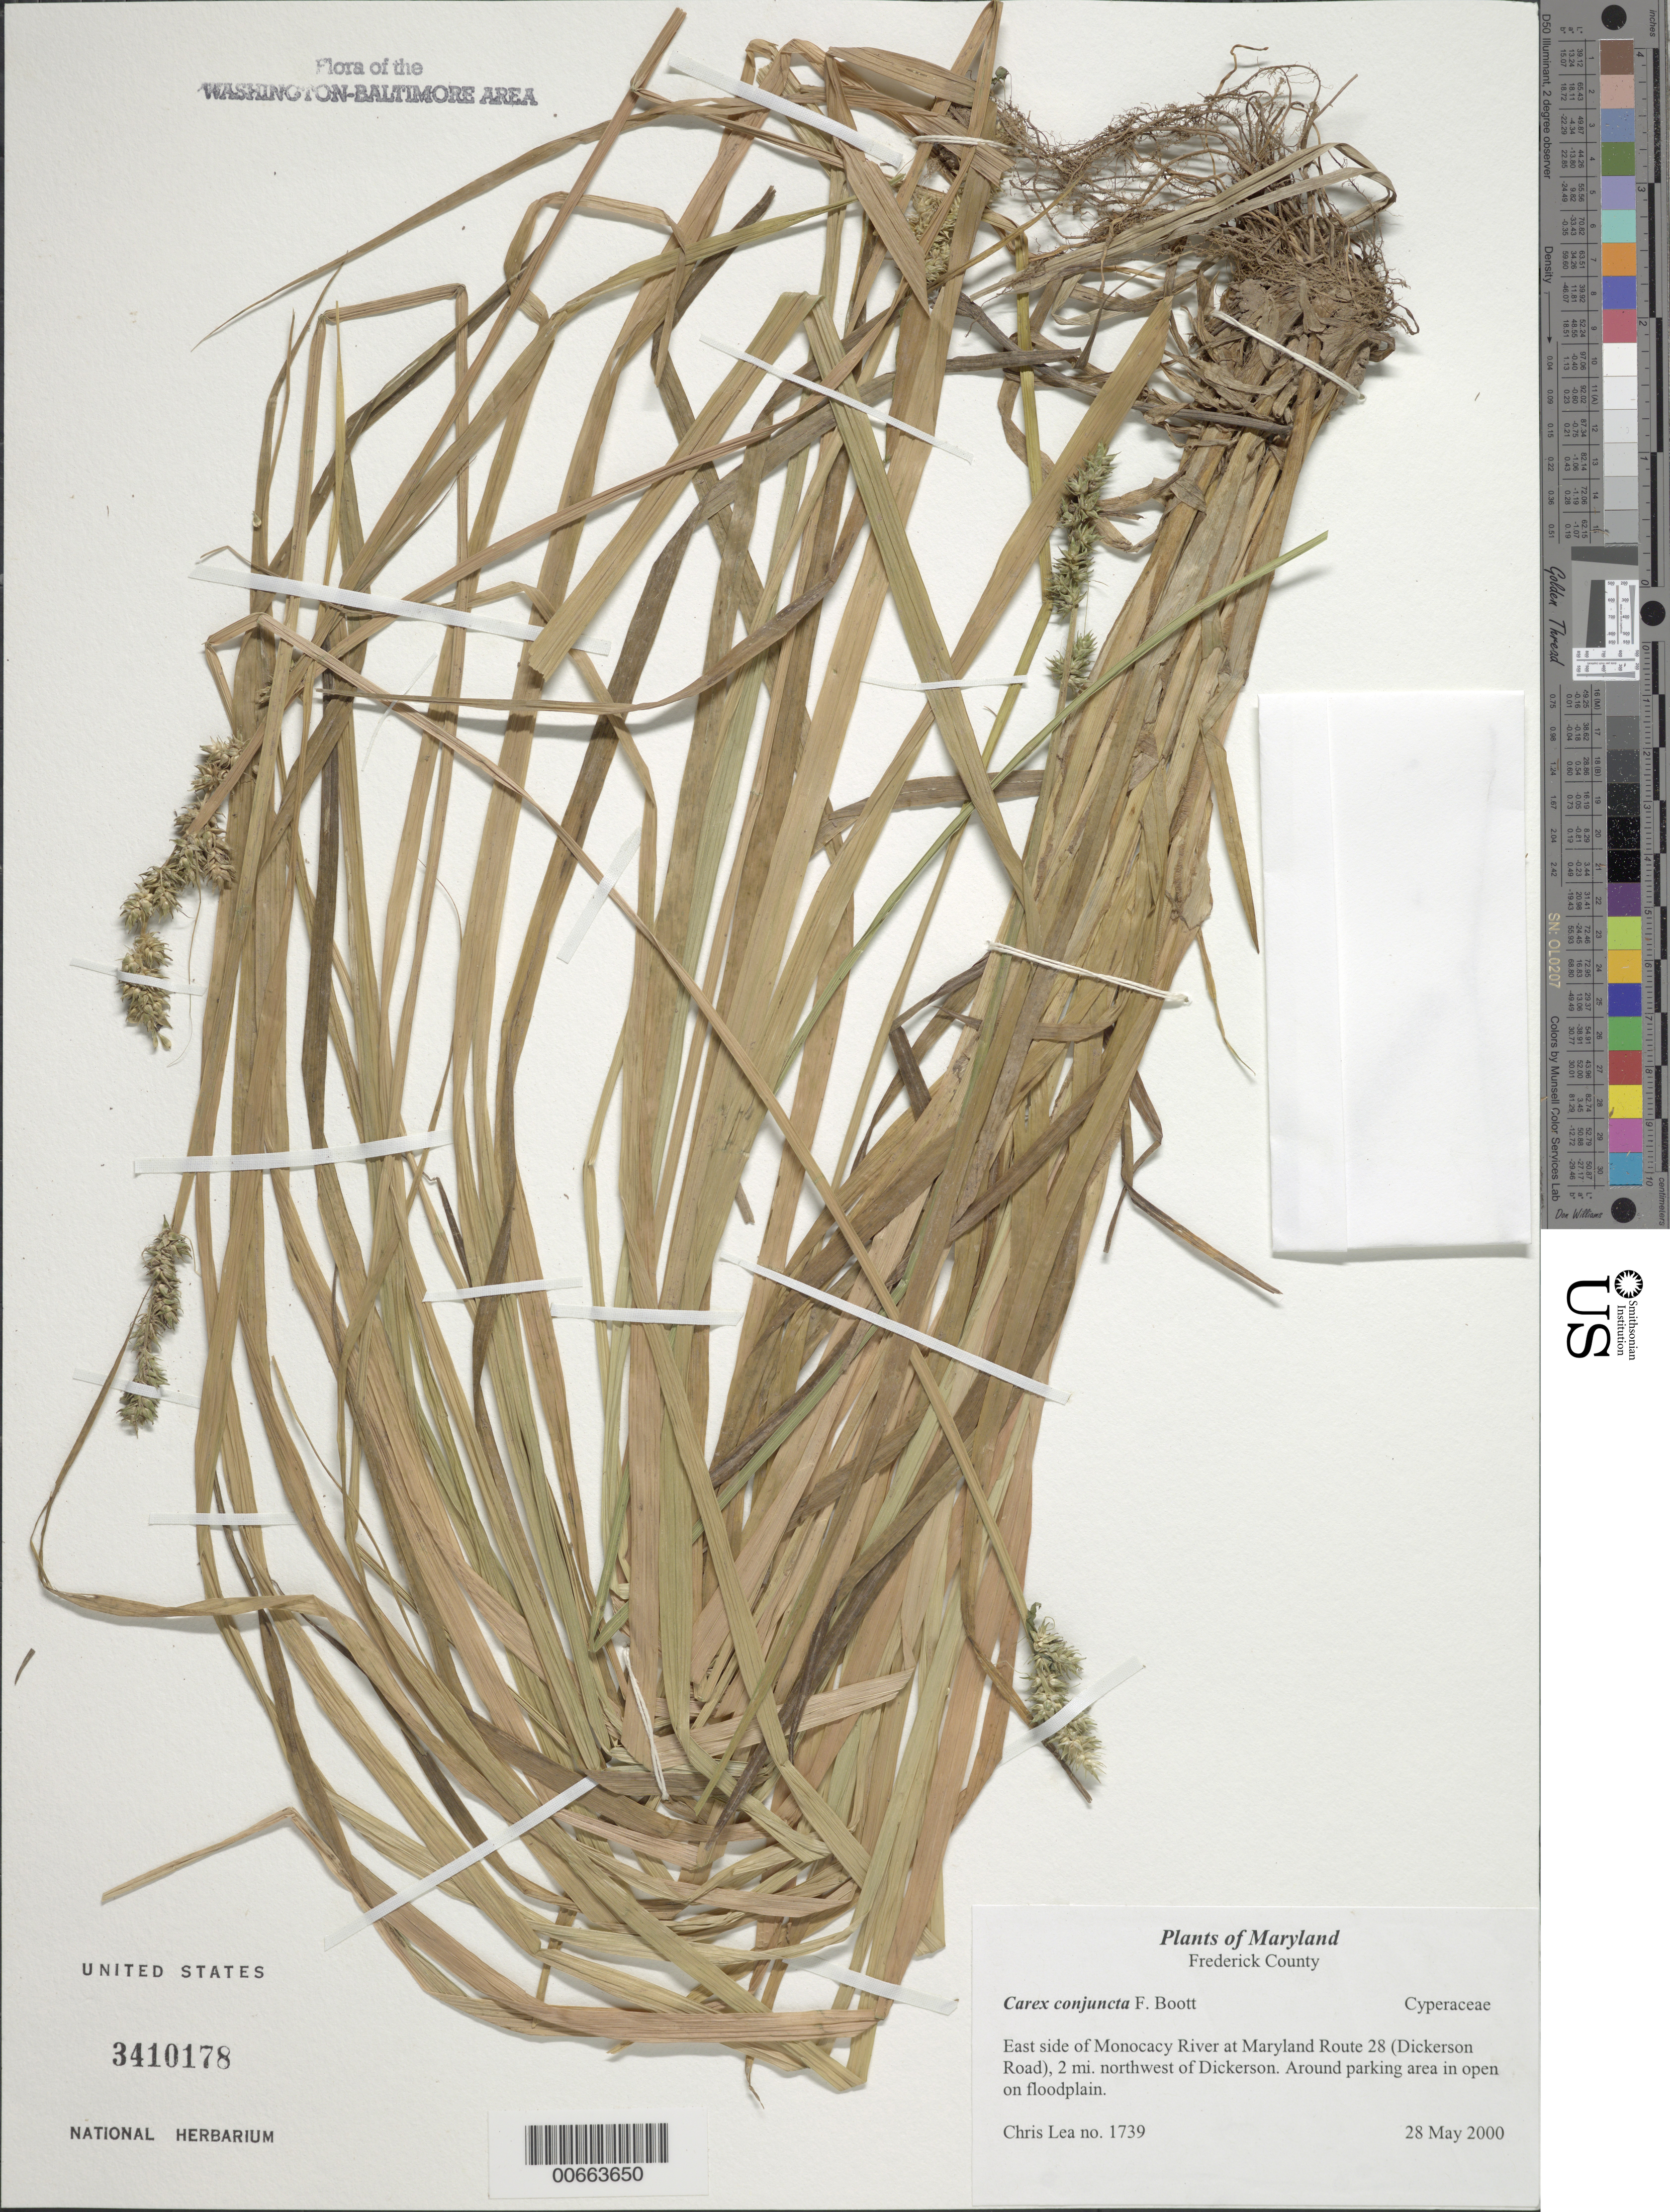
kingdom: Plantae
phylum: Tracheophyta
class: Liliopsida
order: Poales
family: Cyperaceae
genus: Carex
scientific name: Carex conjuncta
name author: Boott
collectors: C. Lea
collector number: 1739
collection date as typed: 28 May 2000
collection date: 2000-05-28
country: United States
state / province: Maryland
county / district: Frederick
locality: East side of Monocacy River at Maryland Route 28 (Dickerson Road), 2 mi. northwest of Dickerson.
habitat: Around parking area in open on floodplain.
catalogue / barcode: US 3410178